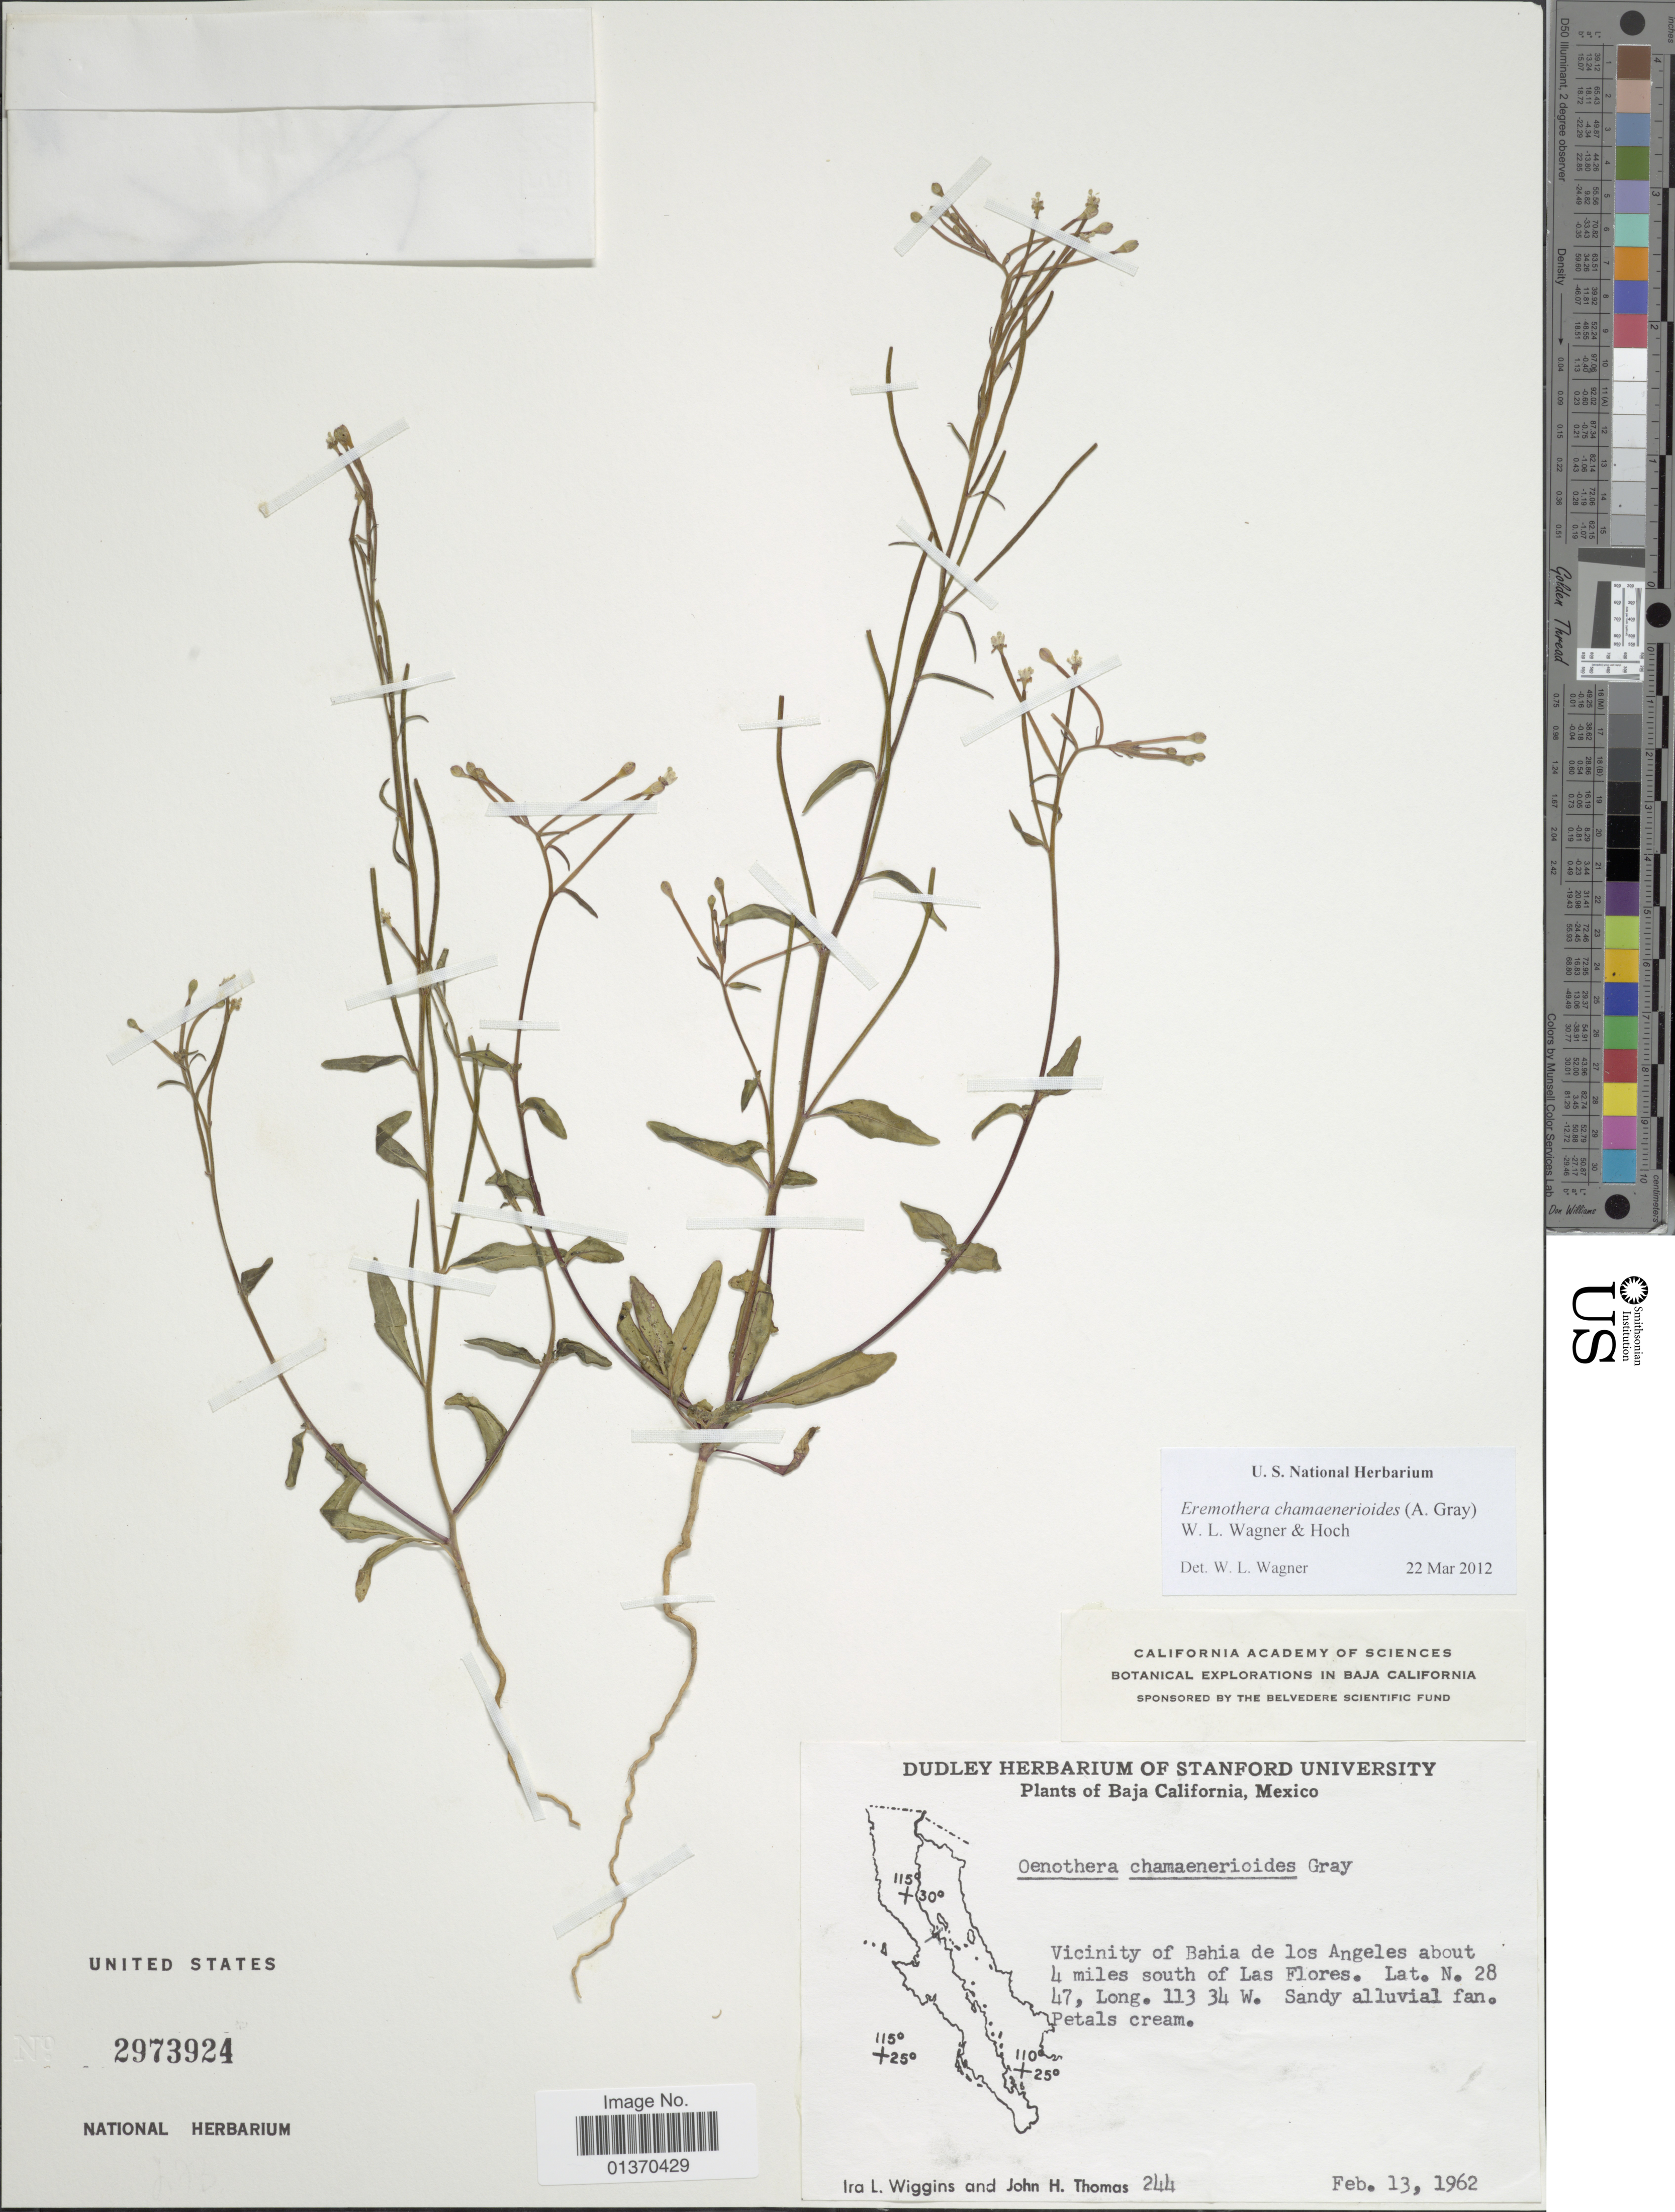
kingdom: Plantae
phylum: Tracheophyta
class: Magnoliopsida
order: Myrtales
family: Onagraceae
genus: Eremothera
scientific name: Eremothera chamaenerioides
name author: (A. Gray) W.L. Wagner & Hoch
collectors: I. L. Wiggins & J. H. Thomas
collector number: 244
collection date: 1962-02-13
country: Mexico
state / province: Baja California Norte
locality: Vicinity of Bahia de los Angeles about 4 miles south of Las Flores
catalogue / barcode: US 2973924